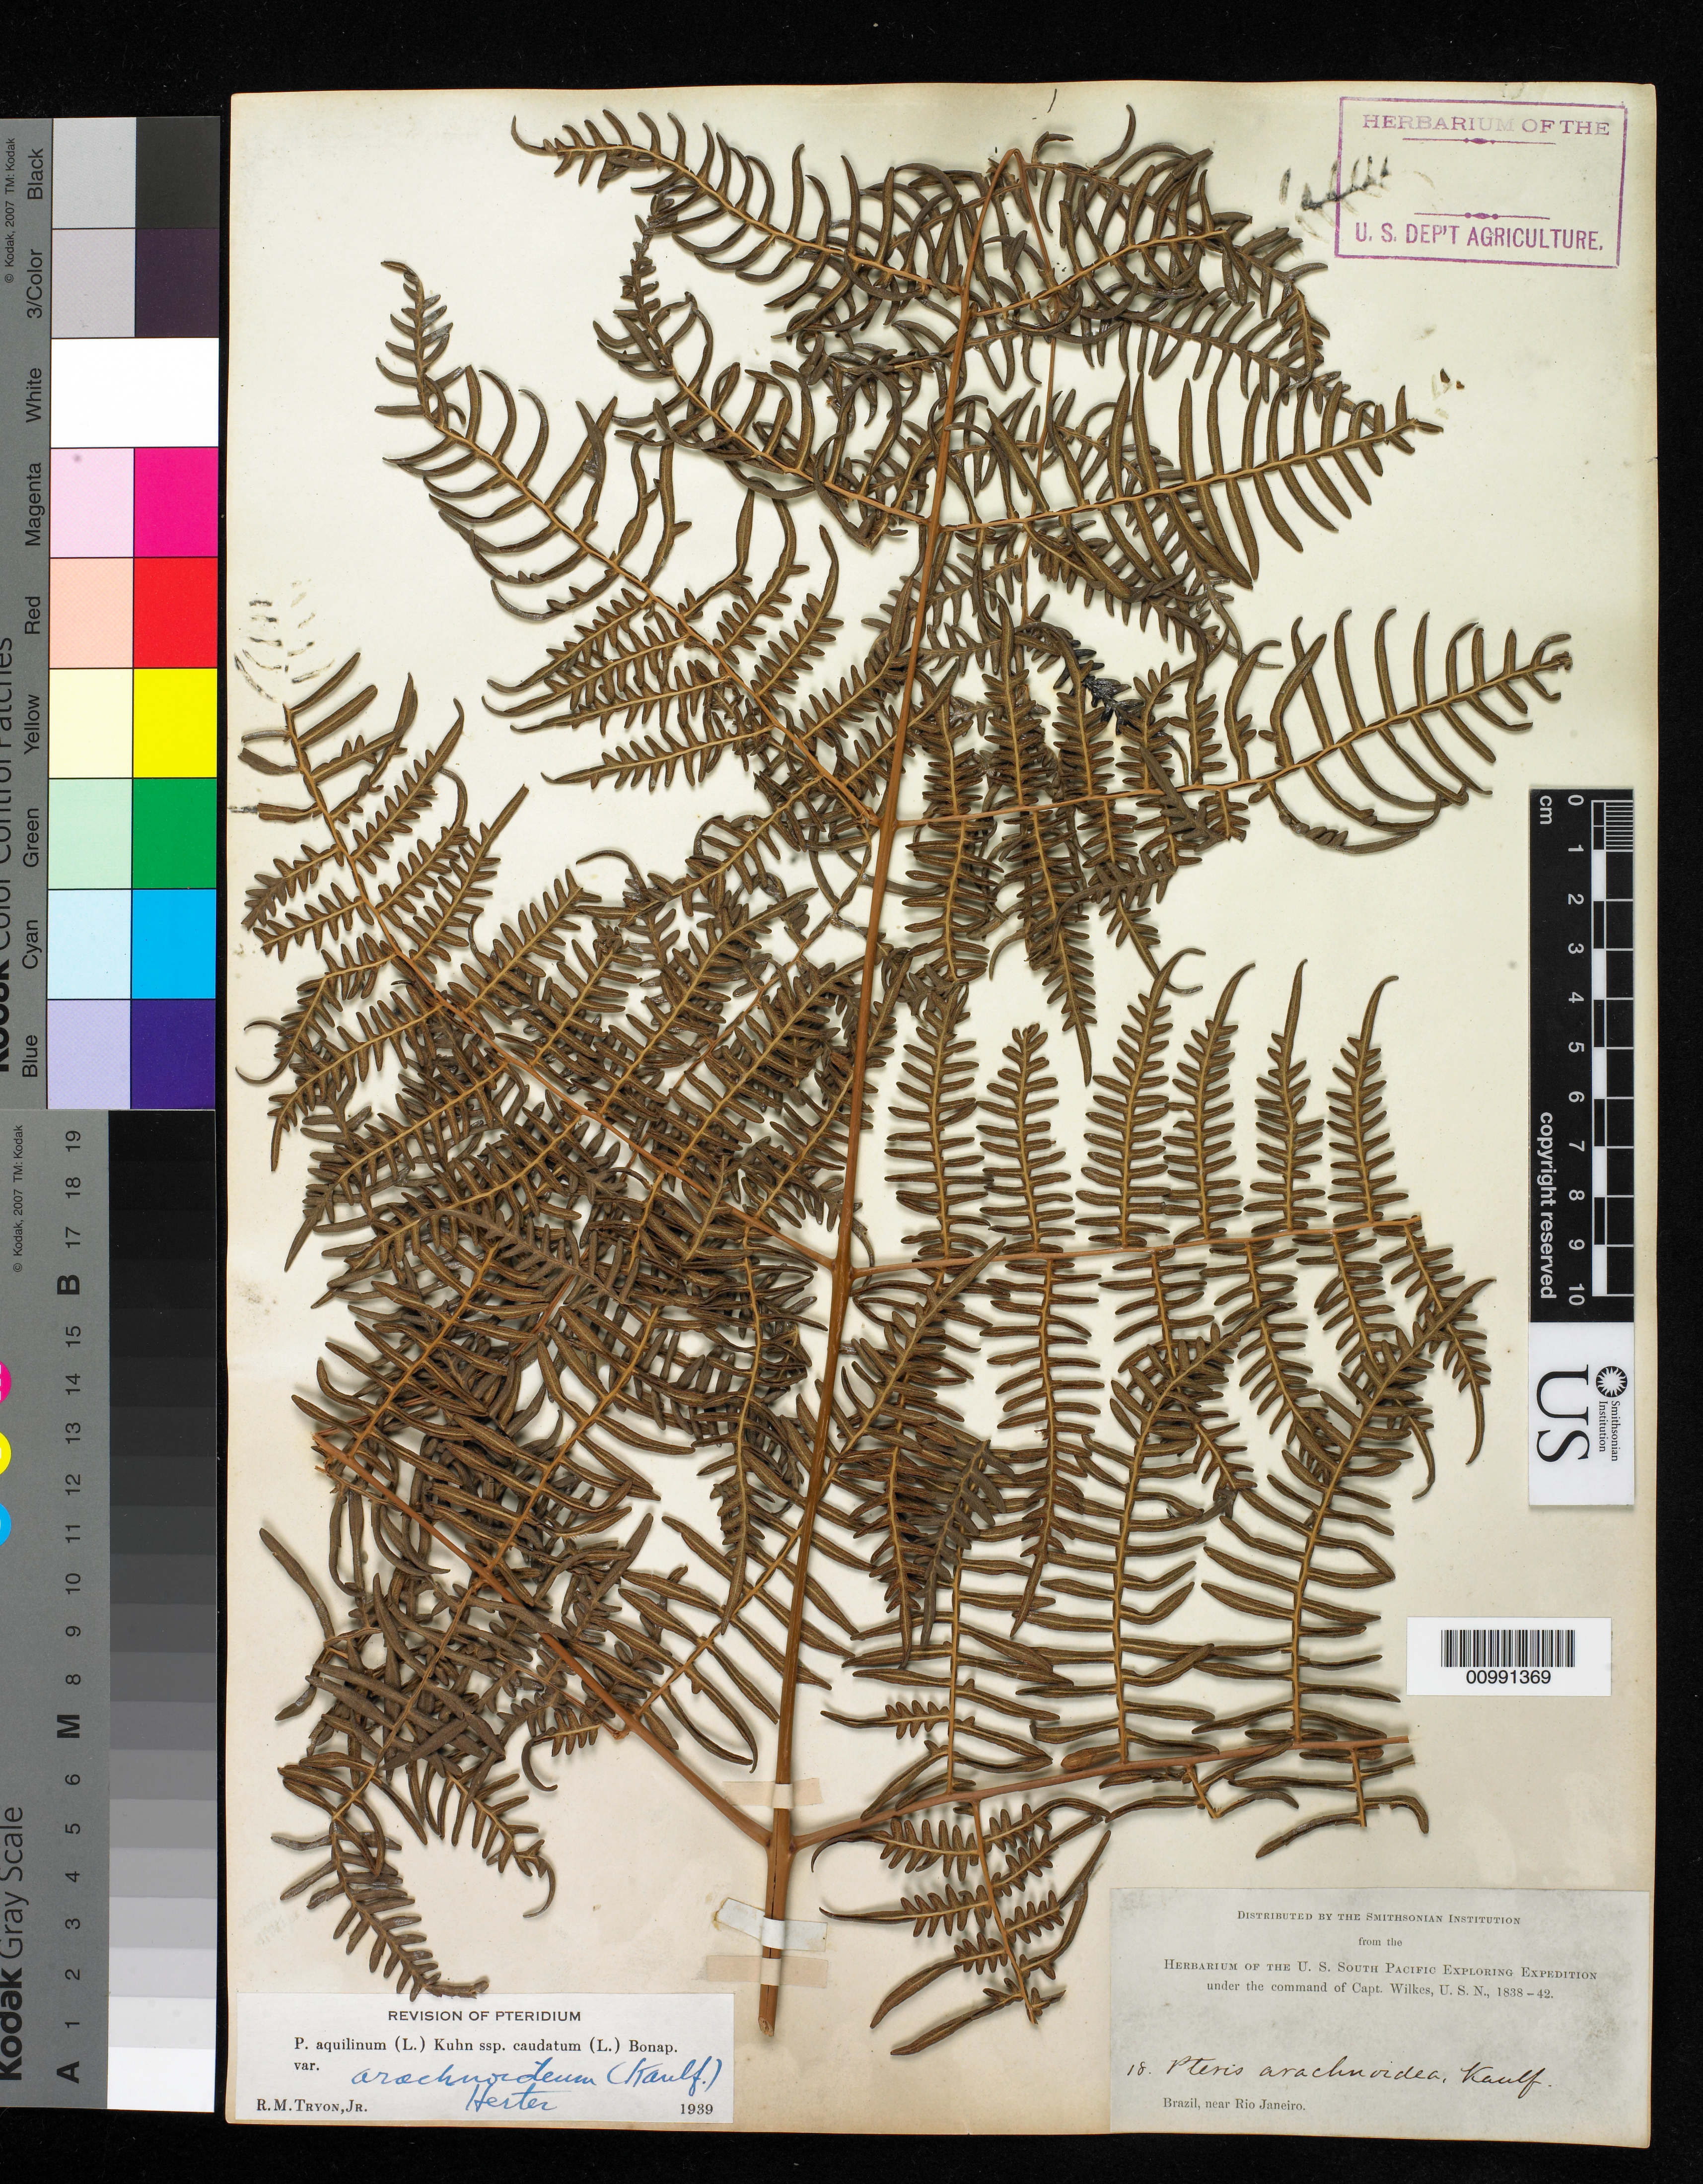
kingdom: Plantae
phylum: Tracheophyta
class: Polypodiopsida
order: Polypodiales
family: Dennstaedtiaceae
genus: Pteridium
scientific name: Pteridium aquilinum var. arachnoideum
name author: (Kaulf.) Herter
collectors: Wilkes Explor. Exped.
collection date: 1838/1842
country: Brazil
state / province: Rio de Janeiro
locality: Brazil, near Rio de Janeiro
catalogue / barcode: US 98675